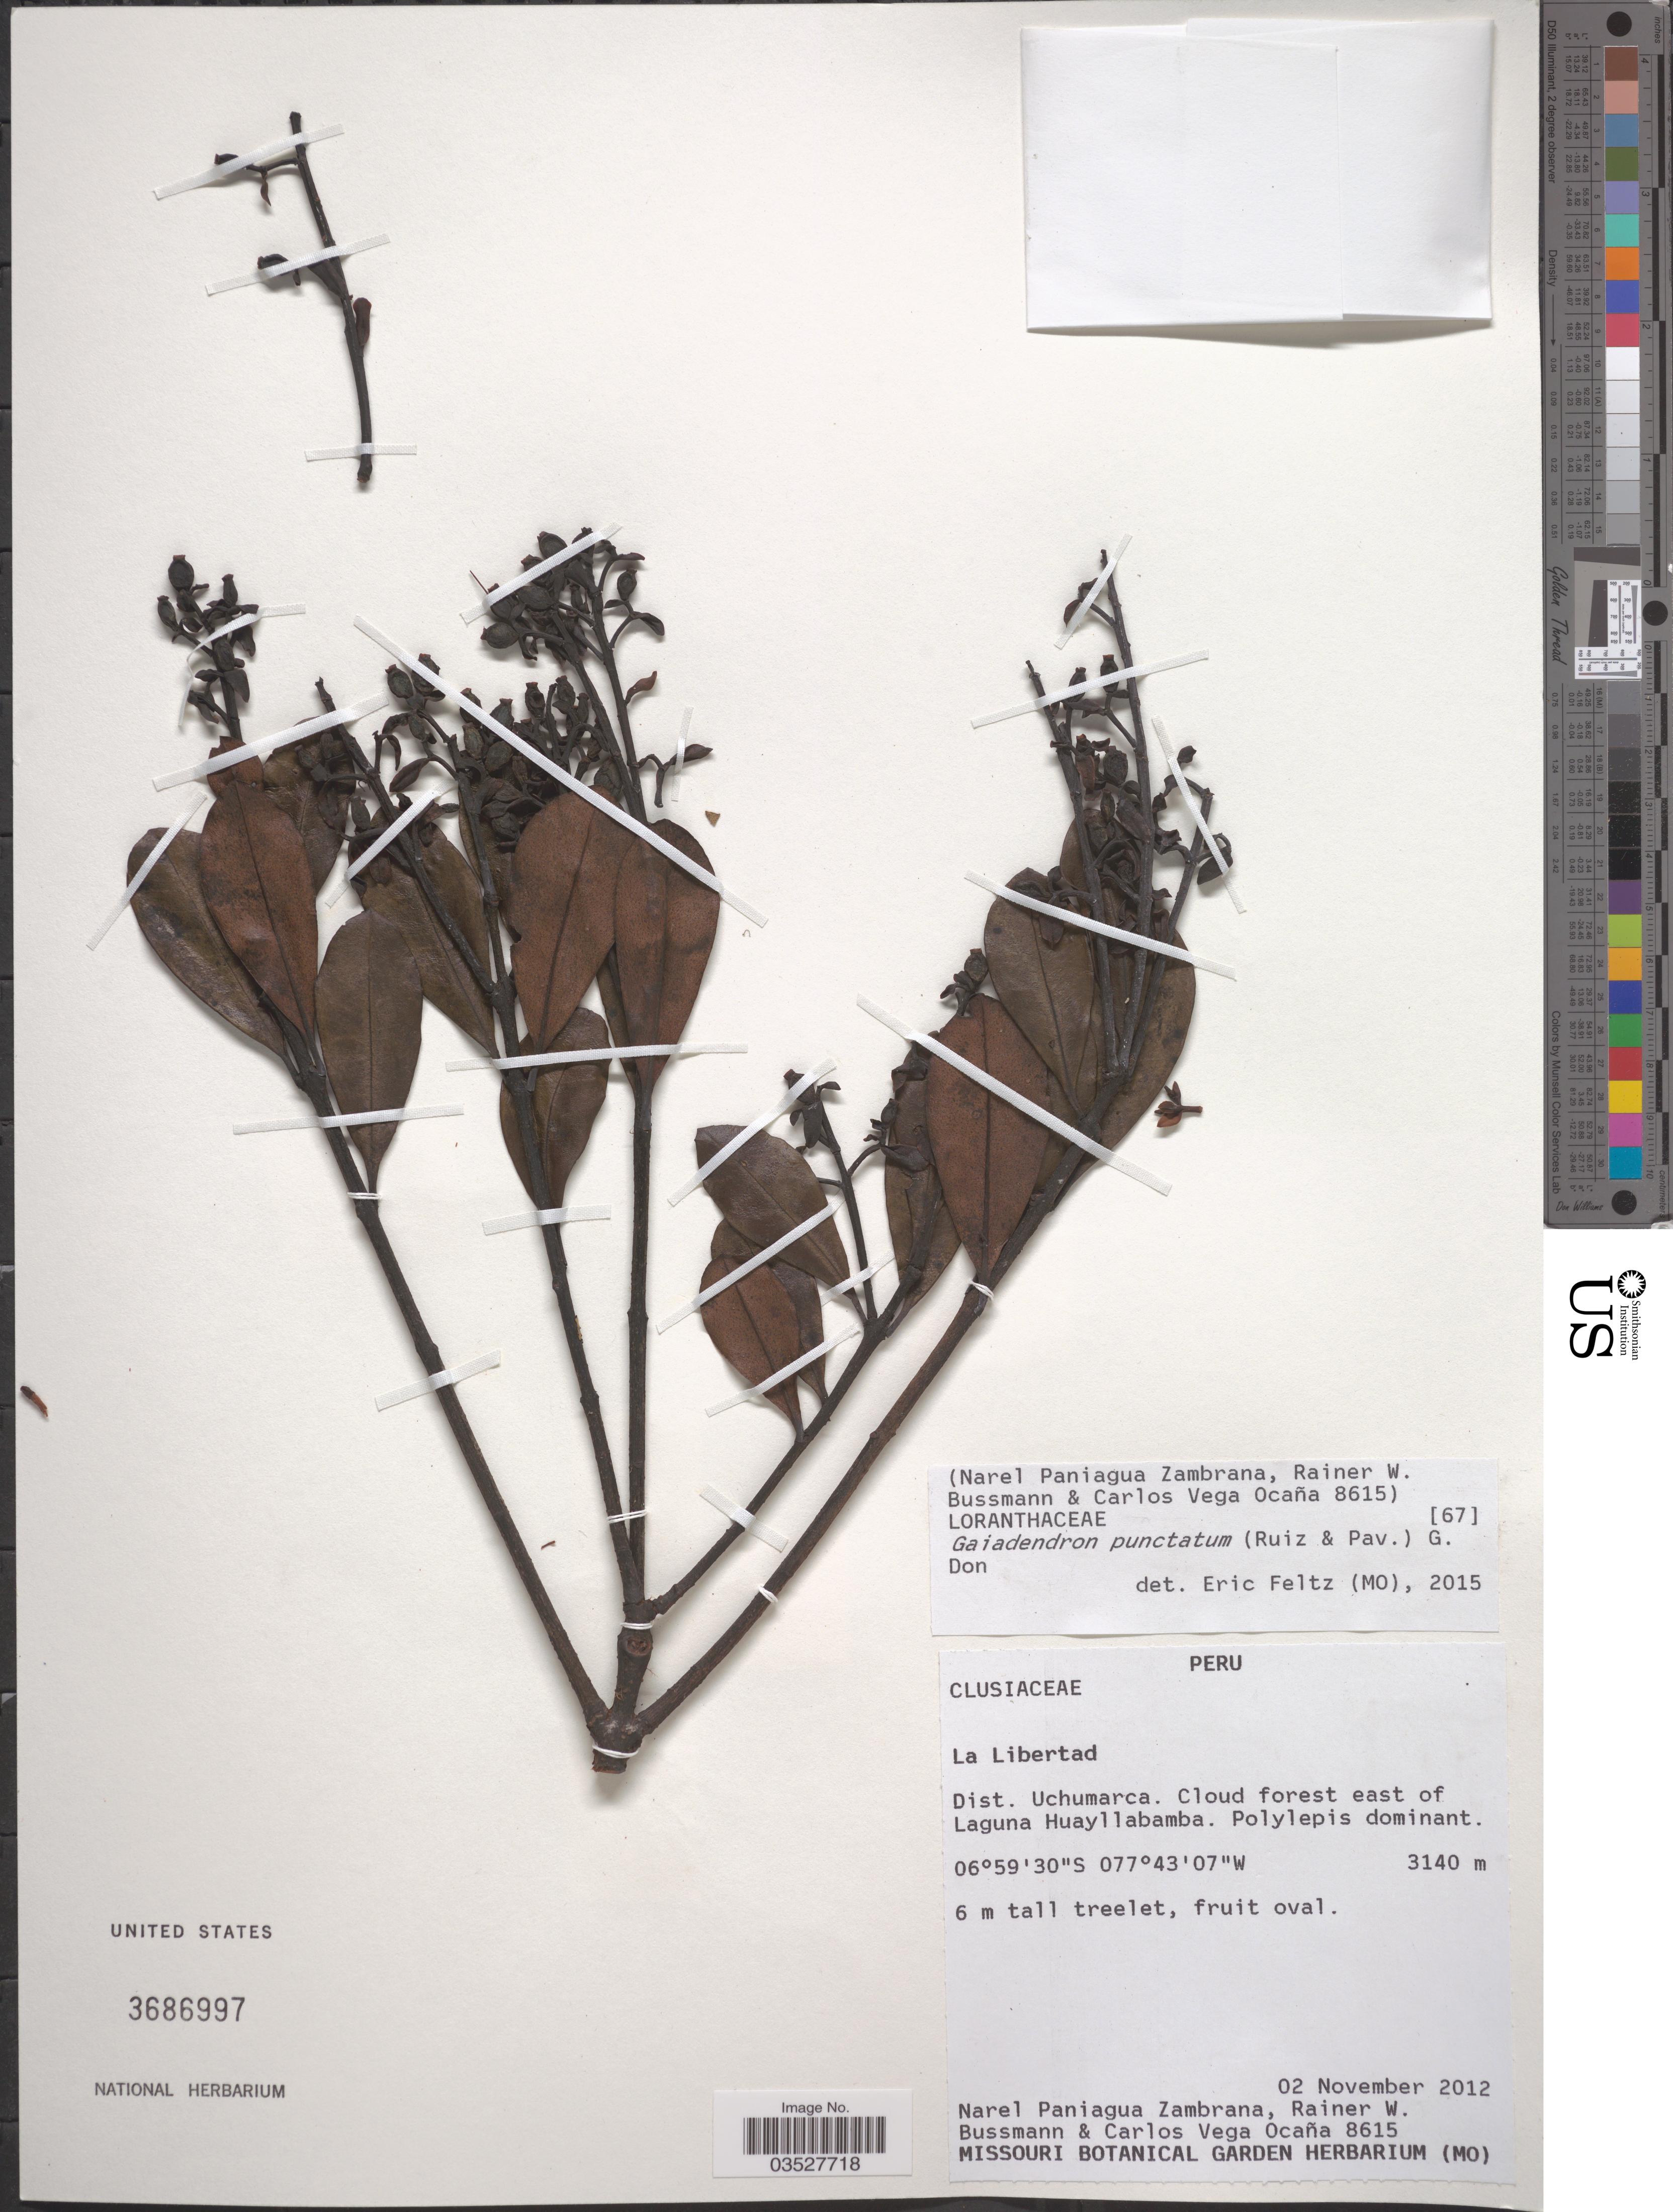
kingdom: Plantae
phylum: Tracheophyta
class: Magnoliopsida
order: Santalales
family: Loranthaceae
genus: Gaiadendron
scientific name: Gaiadendron punctatum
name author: (Ruiz & Pav.) G. Don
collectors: N. Zambrana, R. W. Bussmann & C. Ocaña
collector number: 8615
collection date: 2012-11-02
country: Peru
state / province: La Libertad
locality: Dist. Uchumarca. Cloud forest east of Laguna Huayllabamba.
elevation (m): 3140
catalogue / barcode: US 3686997